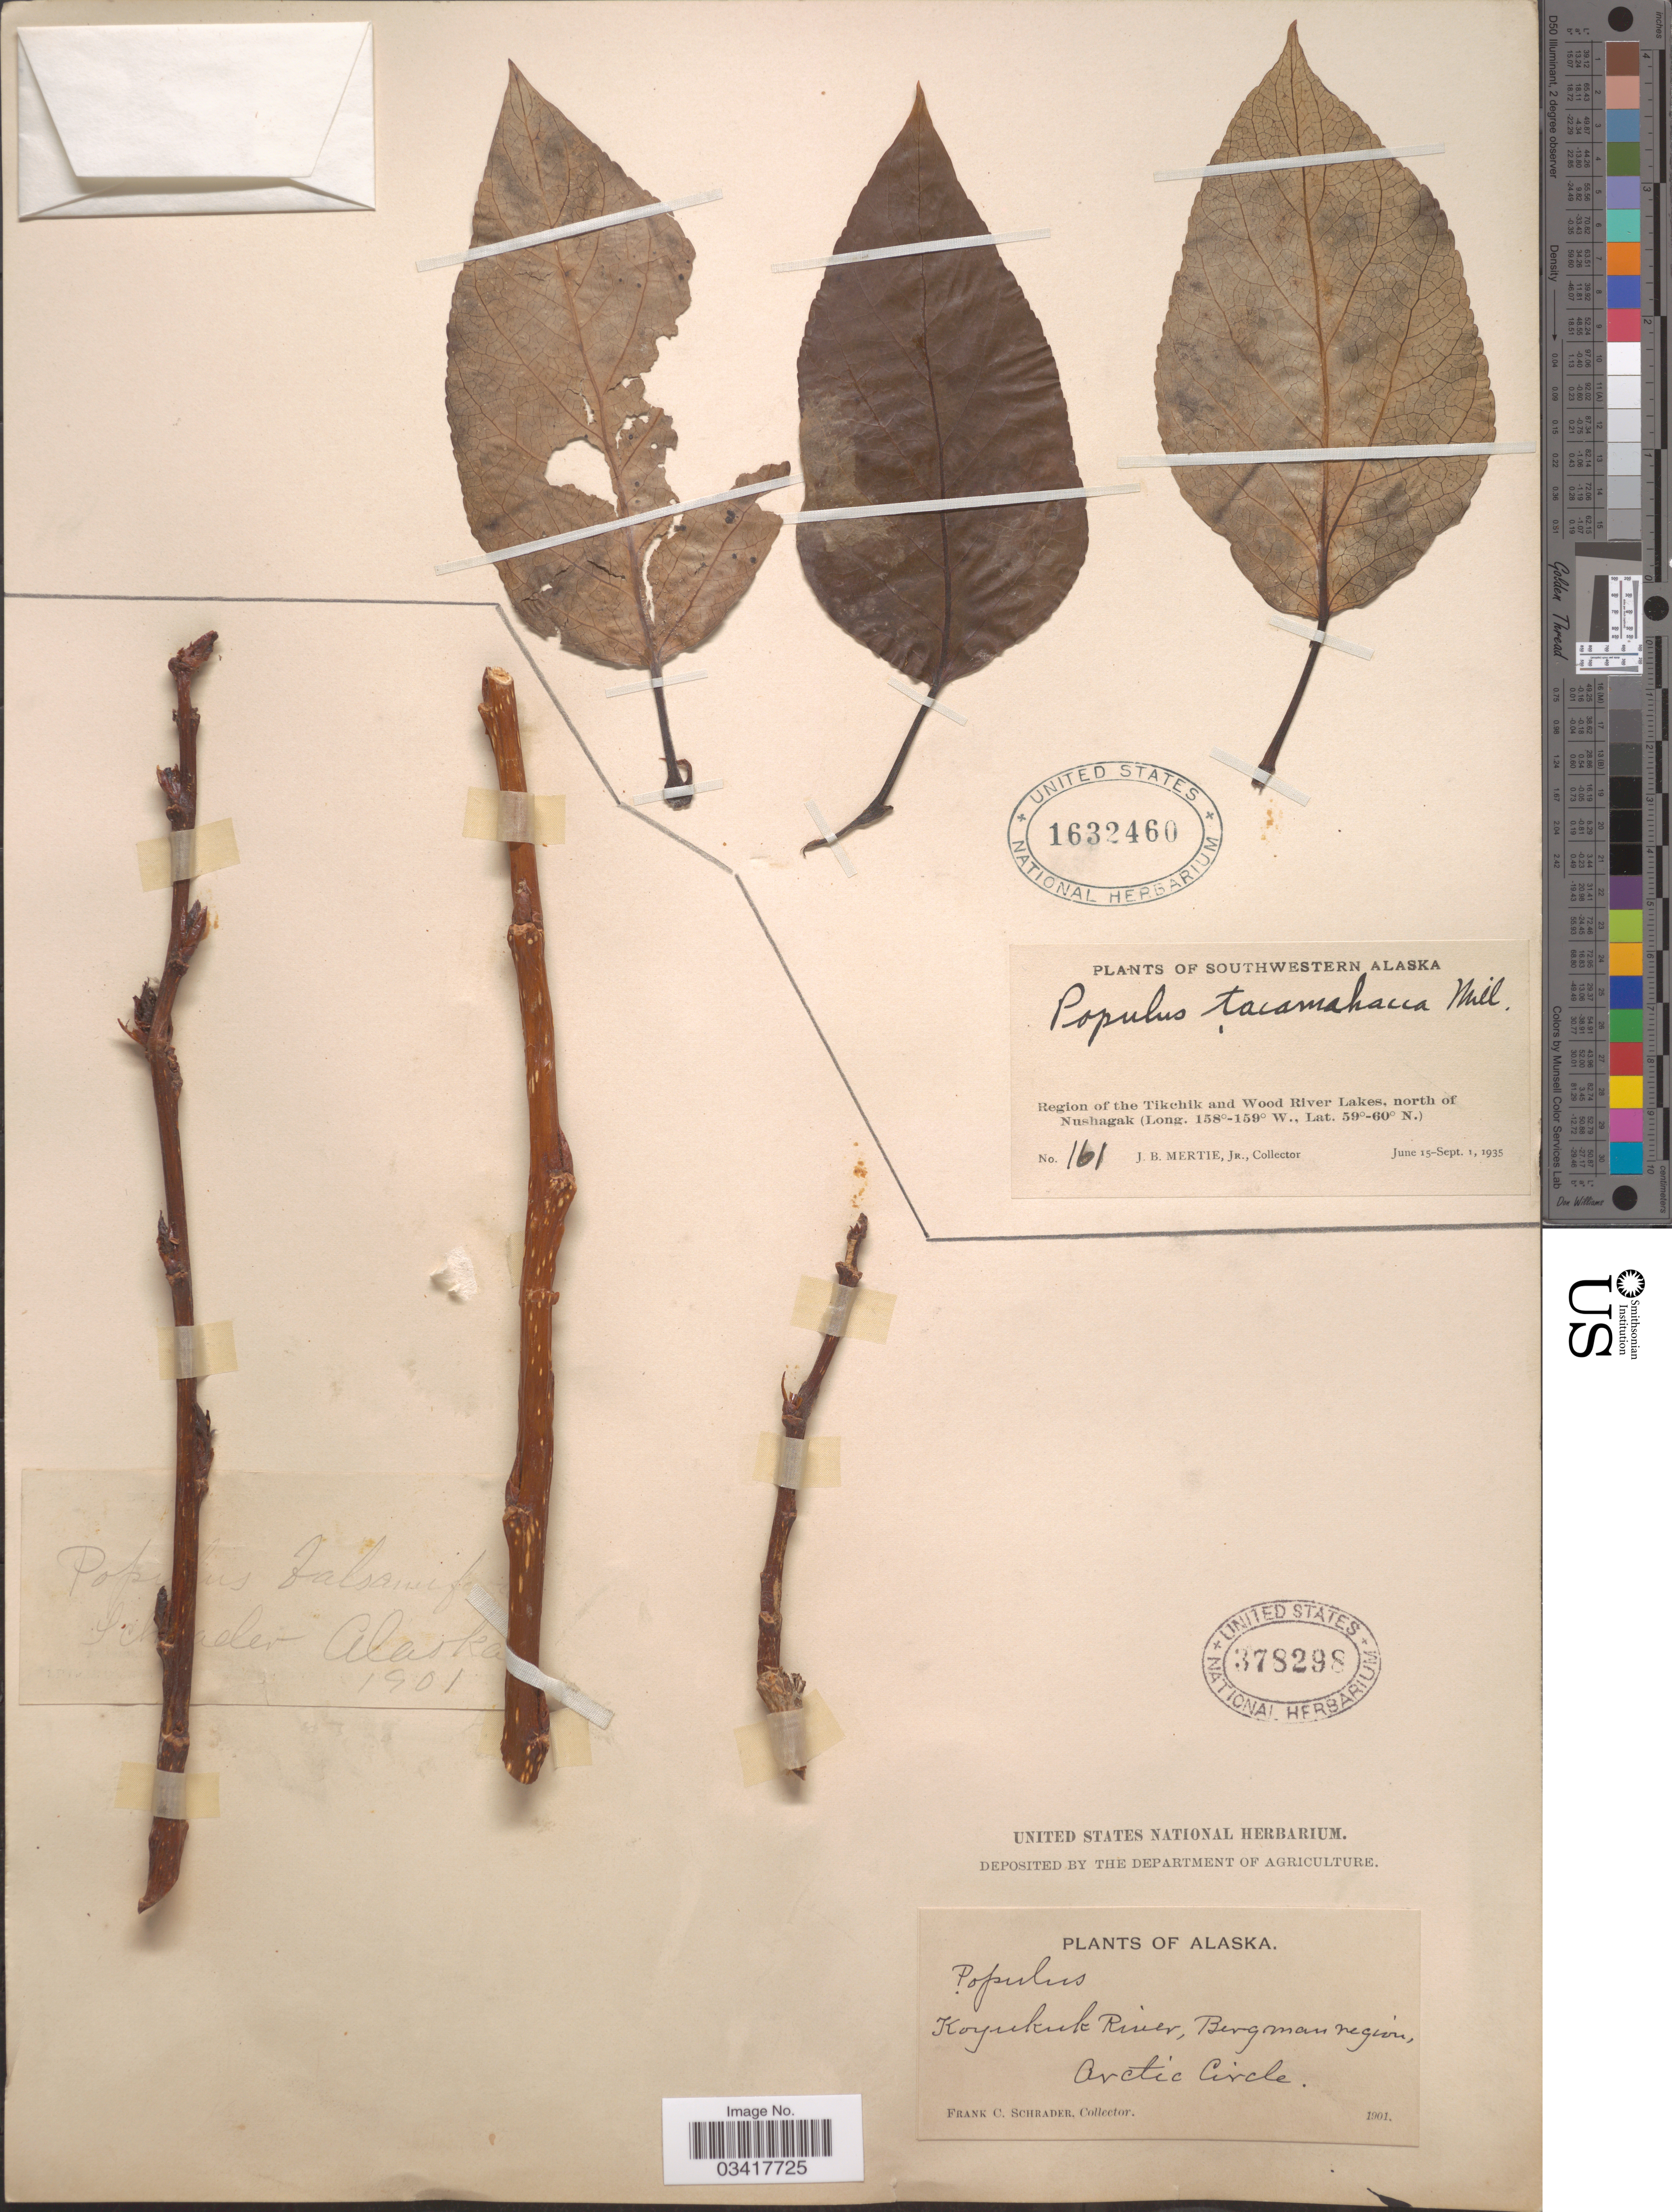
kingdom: Plantae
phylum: Tracheophyta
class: Magnoliopsida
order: Malpighiales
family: Salicaceae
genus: Populus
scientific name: Populus balsamifera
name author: L.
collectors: J. Mertie Jr.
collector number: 161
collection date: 1935-06-15/1935-09-01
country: United States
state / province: Alaska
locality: Southwestern Alaska. Region of the Tikchik and Wood River Lakes, north of Nushagak.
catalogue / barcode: US 1632460